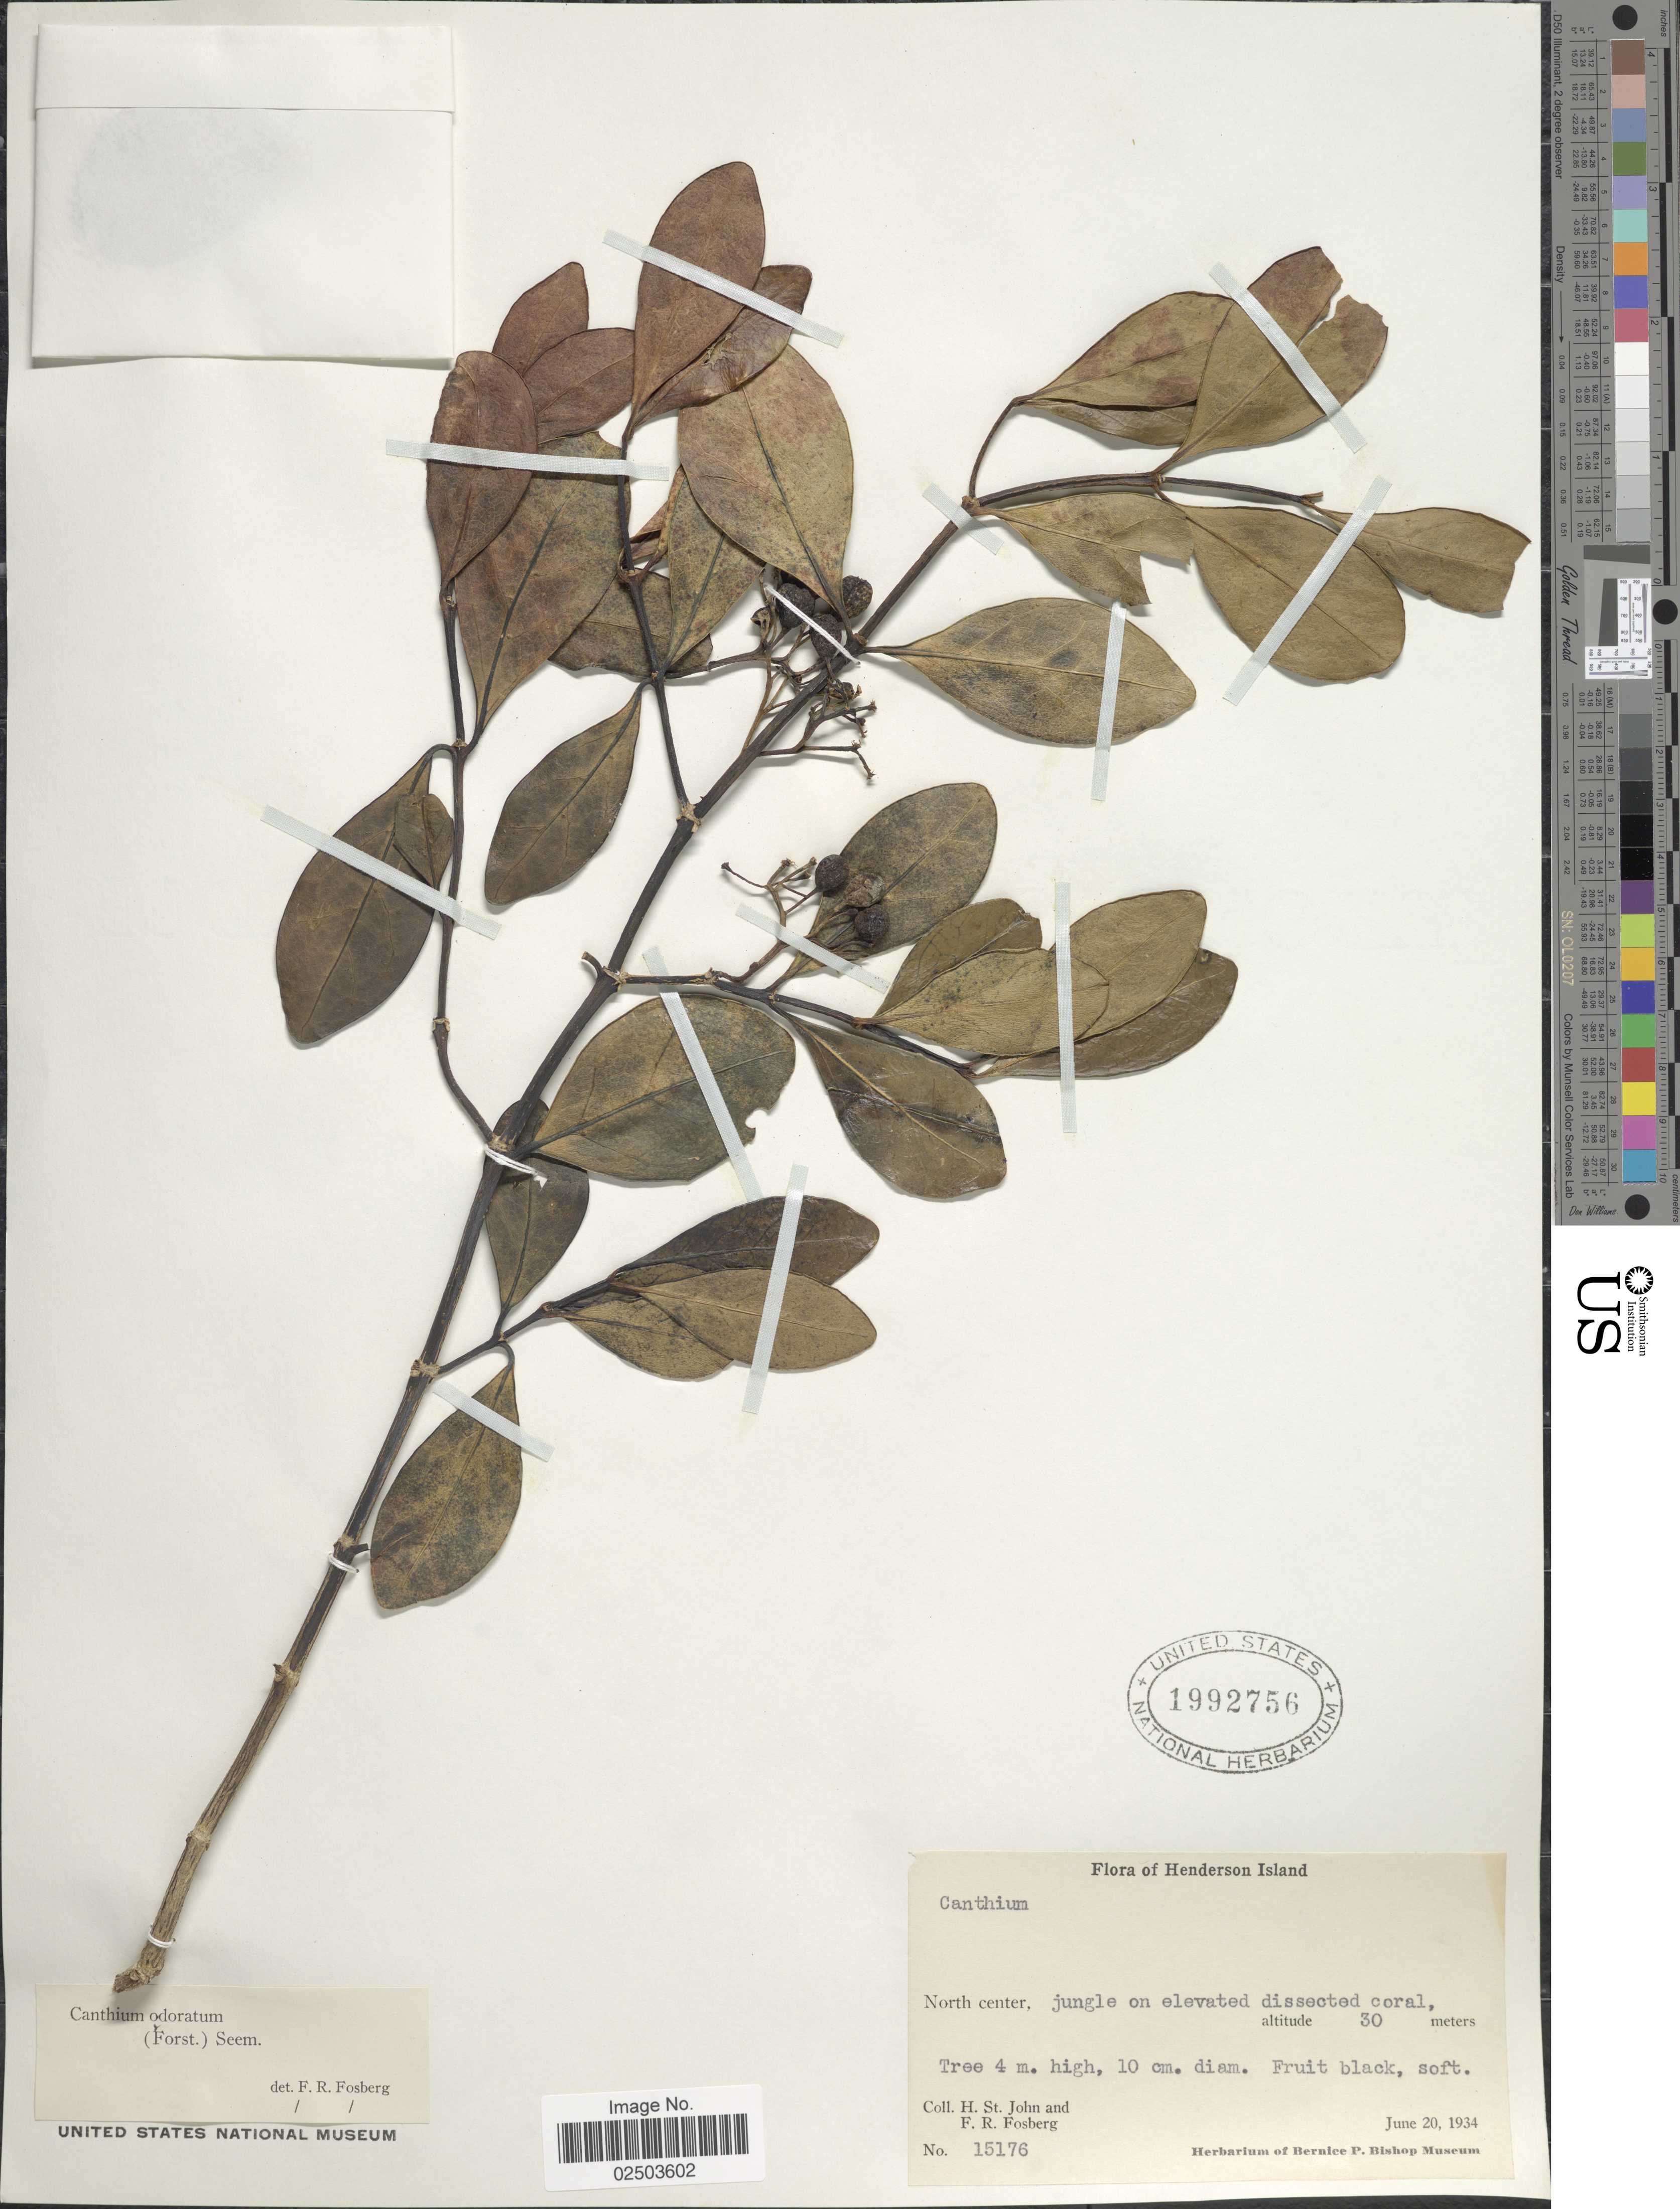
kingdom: Plantae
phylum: Tracheophyta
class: Magnoliopsida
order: Gentianales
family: Rubiaceae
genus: Canthium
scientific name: Canthium odoratum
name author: Seem.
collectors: H. St. John & F. R. Fosberg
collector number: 15176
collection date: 1934-06-20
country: Pitcairn Islands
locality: Henderson Island. North center, jungle on elevated dissected coral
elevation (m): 30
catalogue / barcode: US 1992756